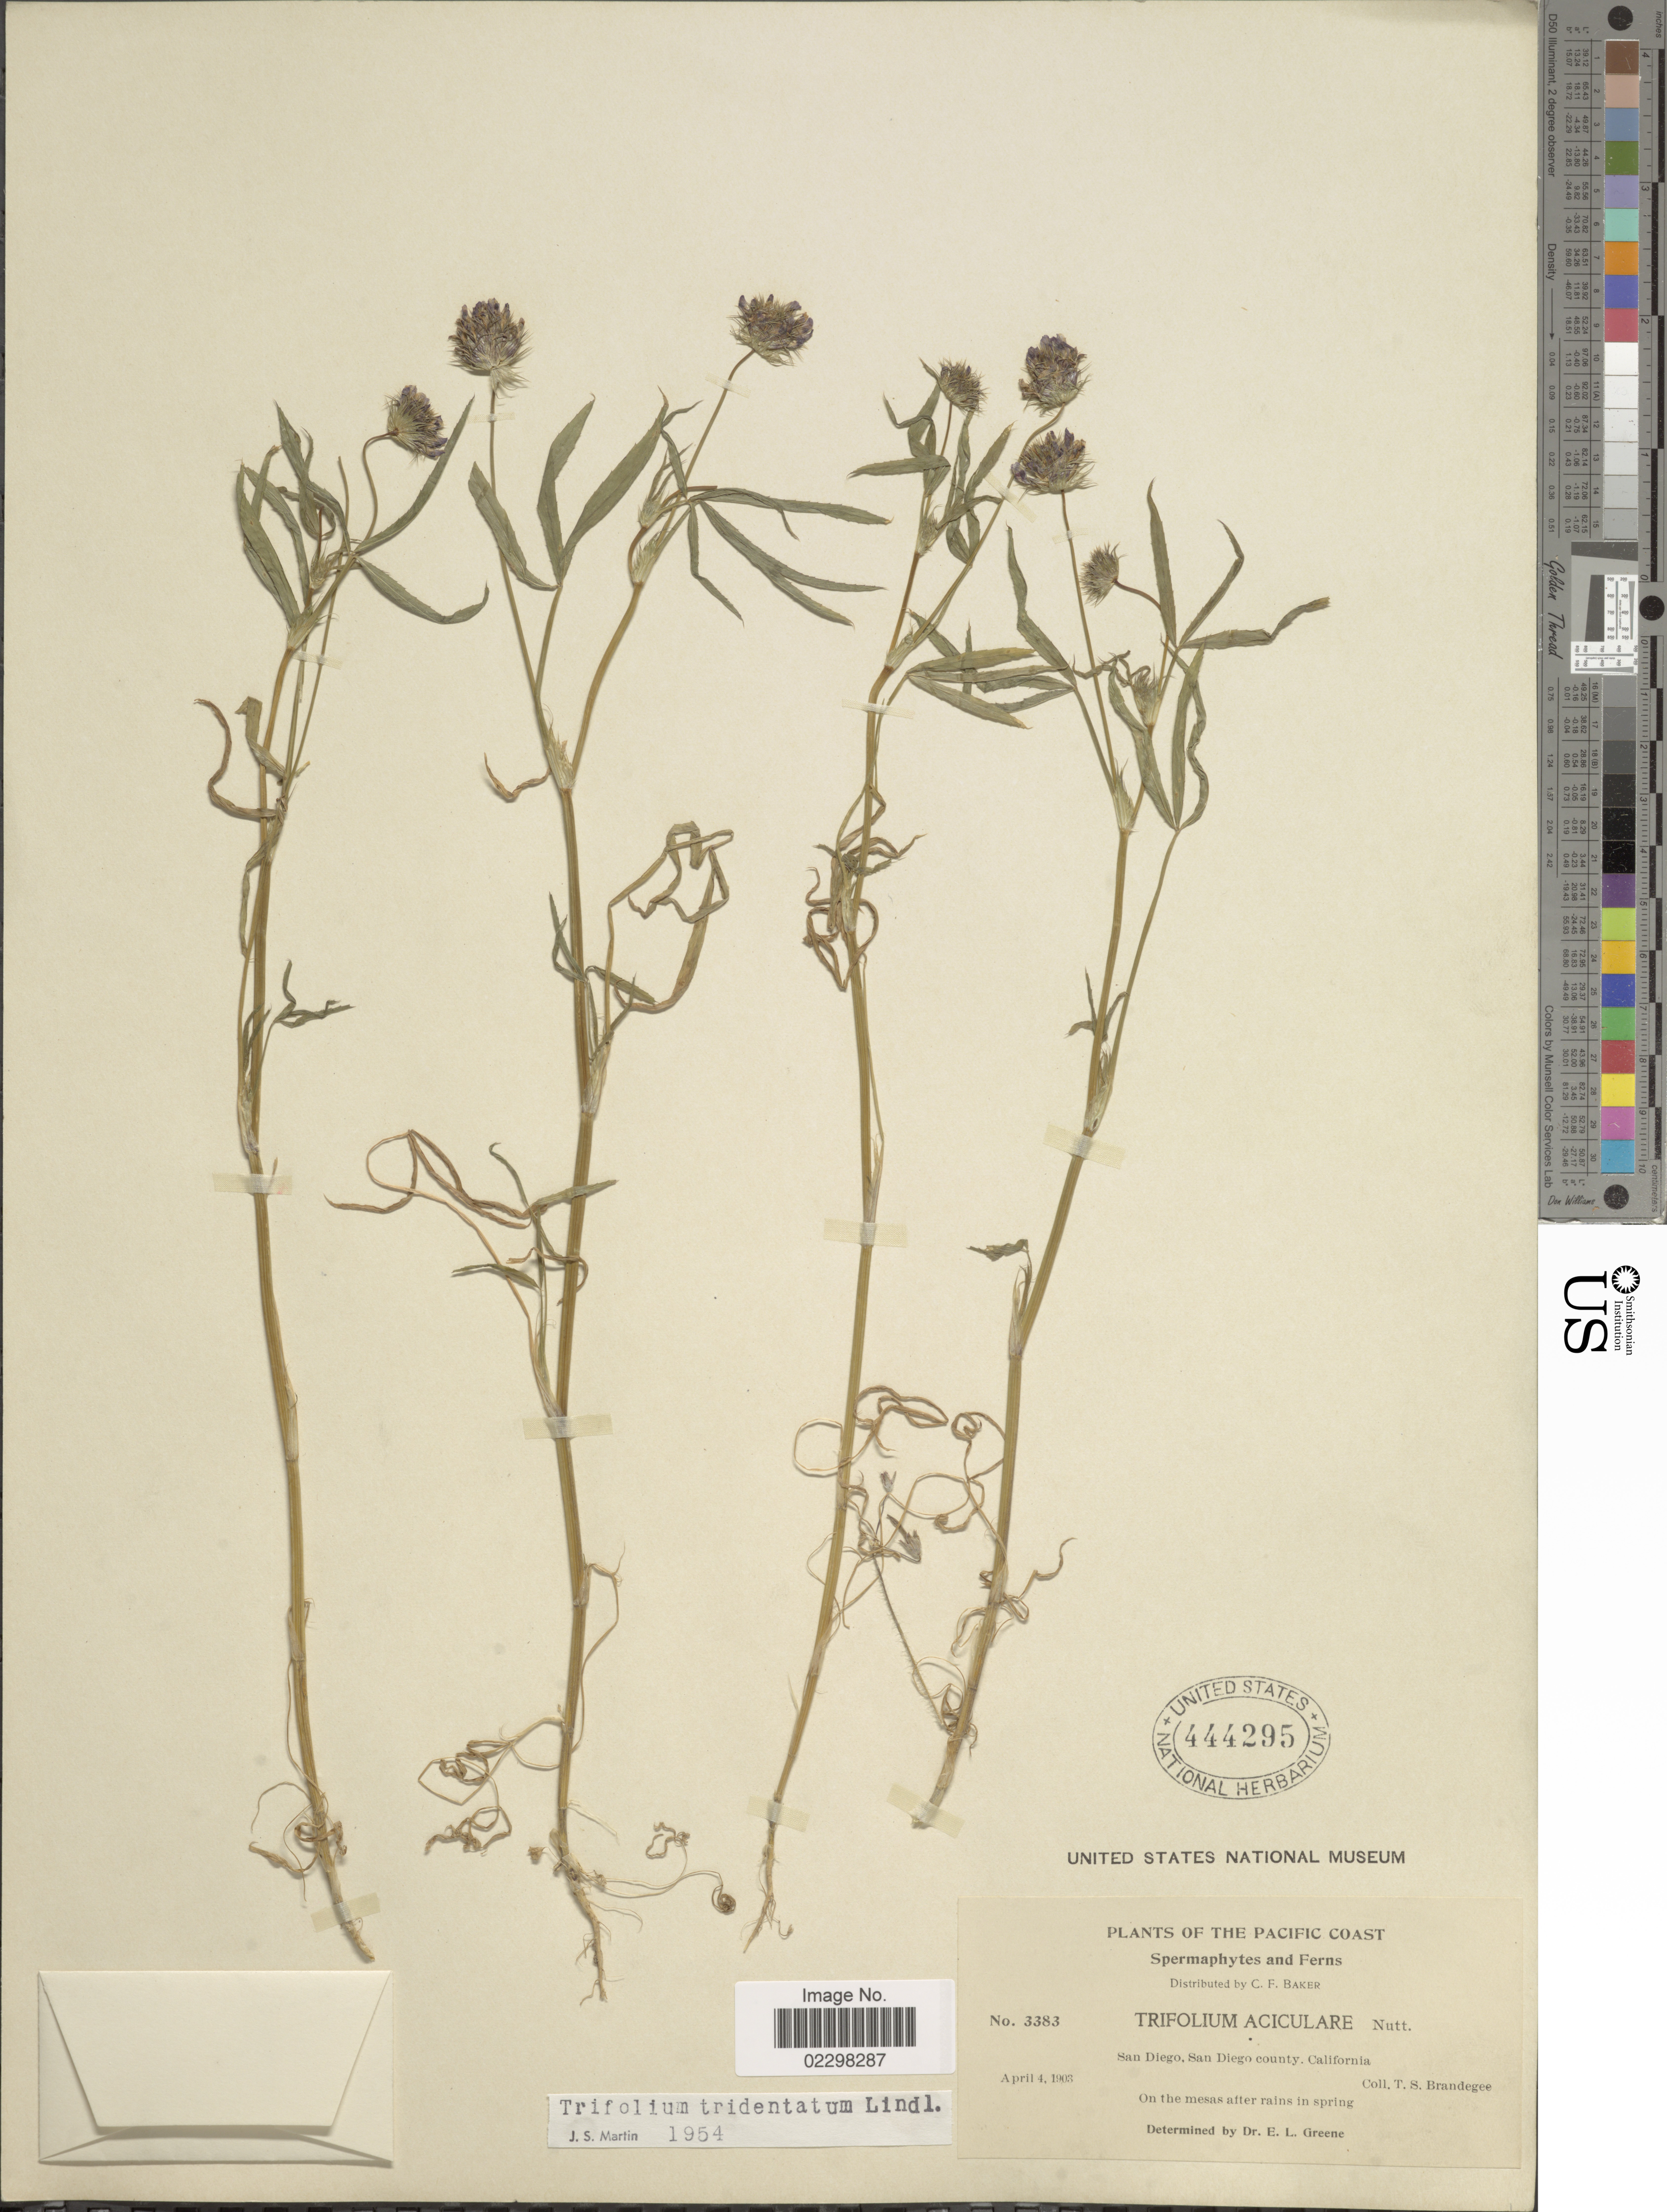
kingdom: Plantae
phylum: Tracheophyta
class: Magnoliopsida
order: Fabales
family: Fabaceae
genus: Trifolium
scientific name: Trifolium tridentatum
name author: Lindl.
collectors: T. S. Brandegee (herbarium)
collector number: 3383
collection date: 1903-04-04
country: United States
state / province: California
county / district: San Diego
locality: Pacific Coast, San Diego, San Diego county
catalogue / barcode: US 444295